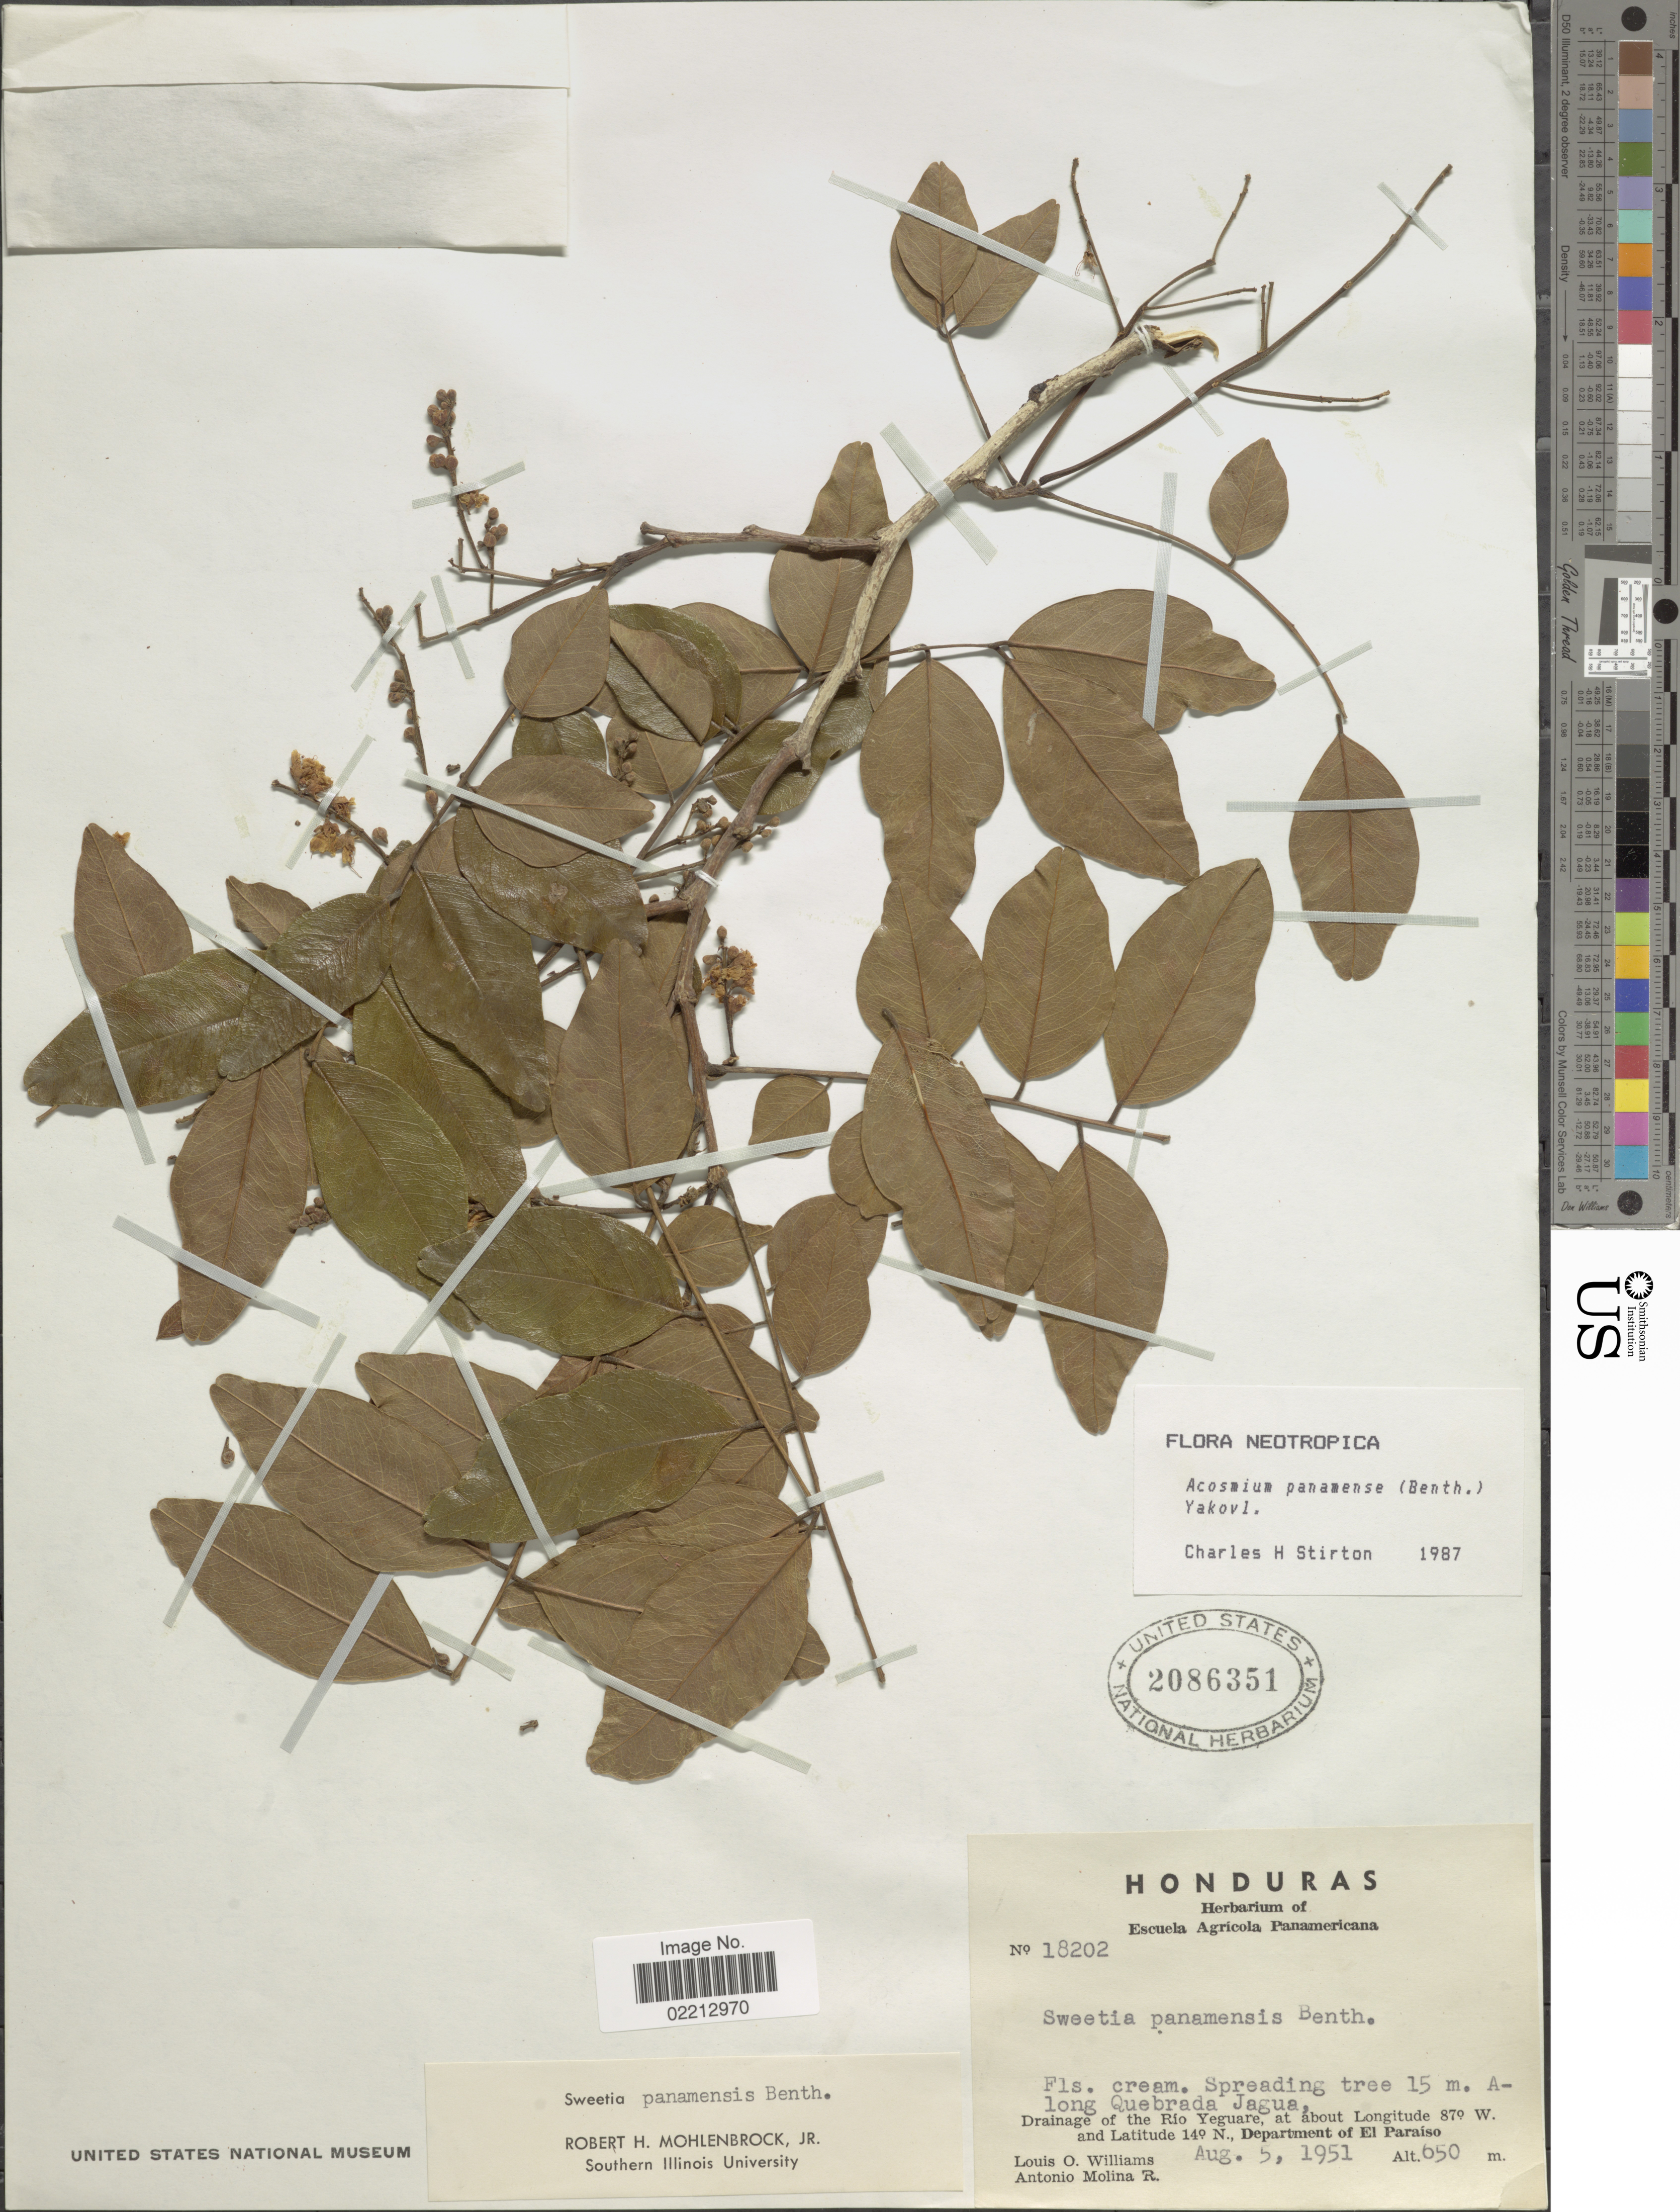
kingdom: Plantae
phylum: Tracheophyta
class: Magnoliopsida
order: Fabales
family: Fabaceae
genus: Acosmium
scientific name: Acosmium panamense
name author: (Benth.) Yakovlev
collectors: L. O. Williams & A. Molina R.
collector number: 18202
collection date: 1951-08-05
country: Honduras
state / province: El Paraíso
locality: Along Quebrada Jagua, Drainage of the Rio Yeguare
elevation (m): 650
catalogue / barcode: US 2086351